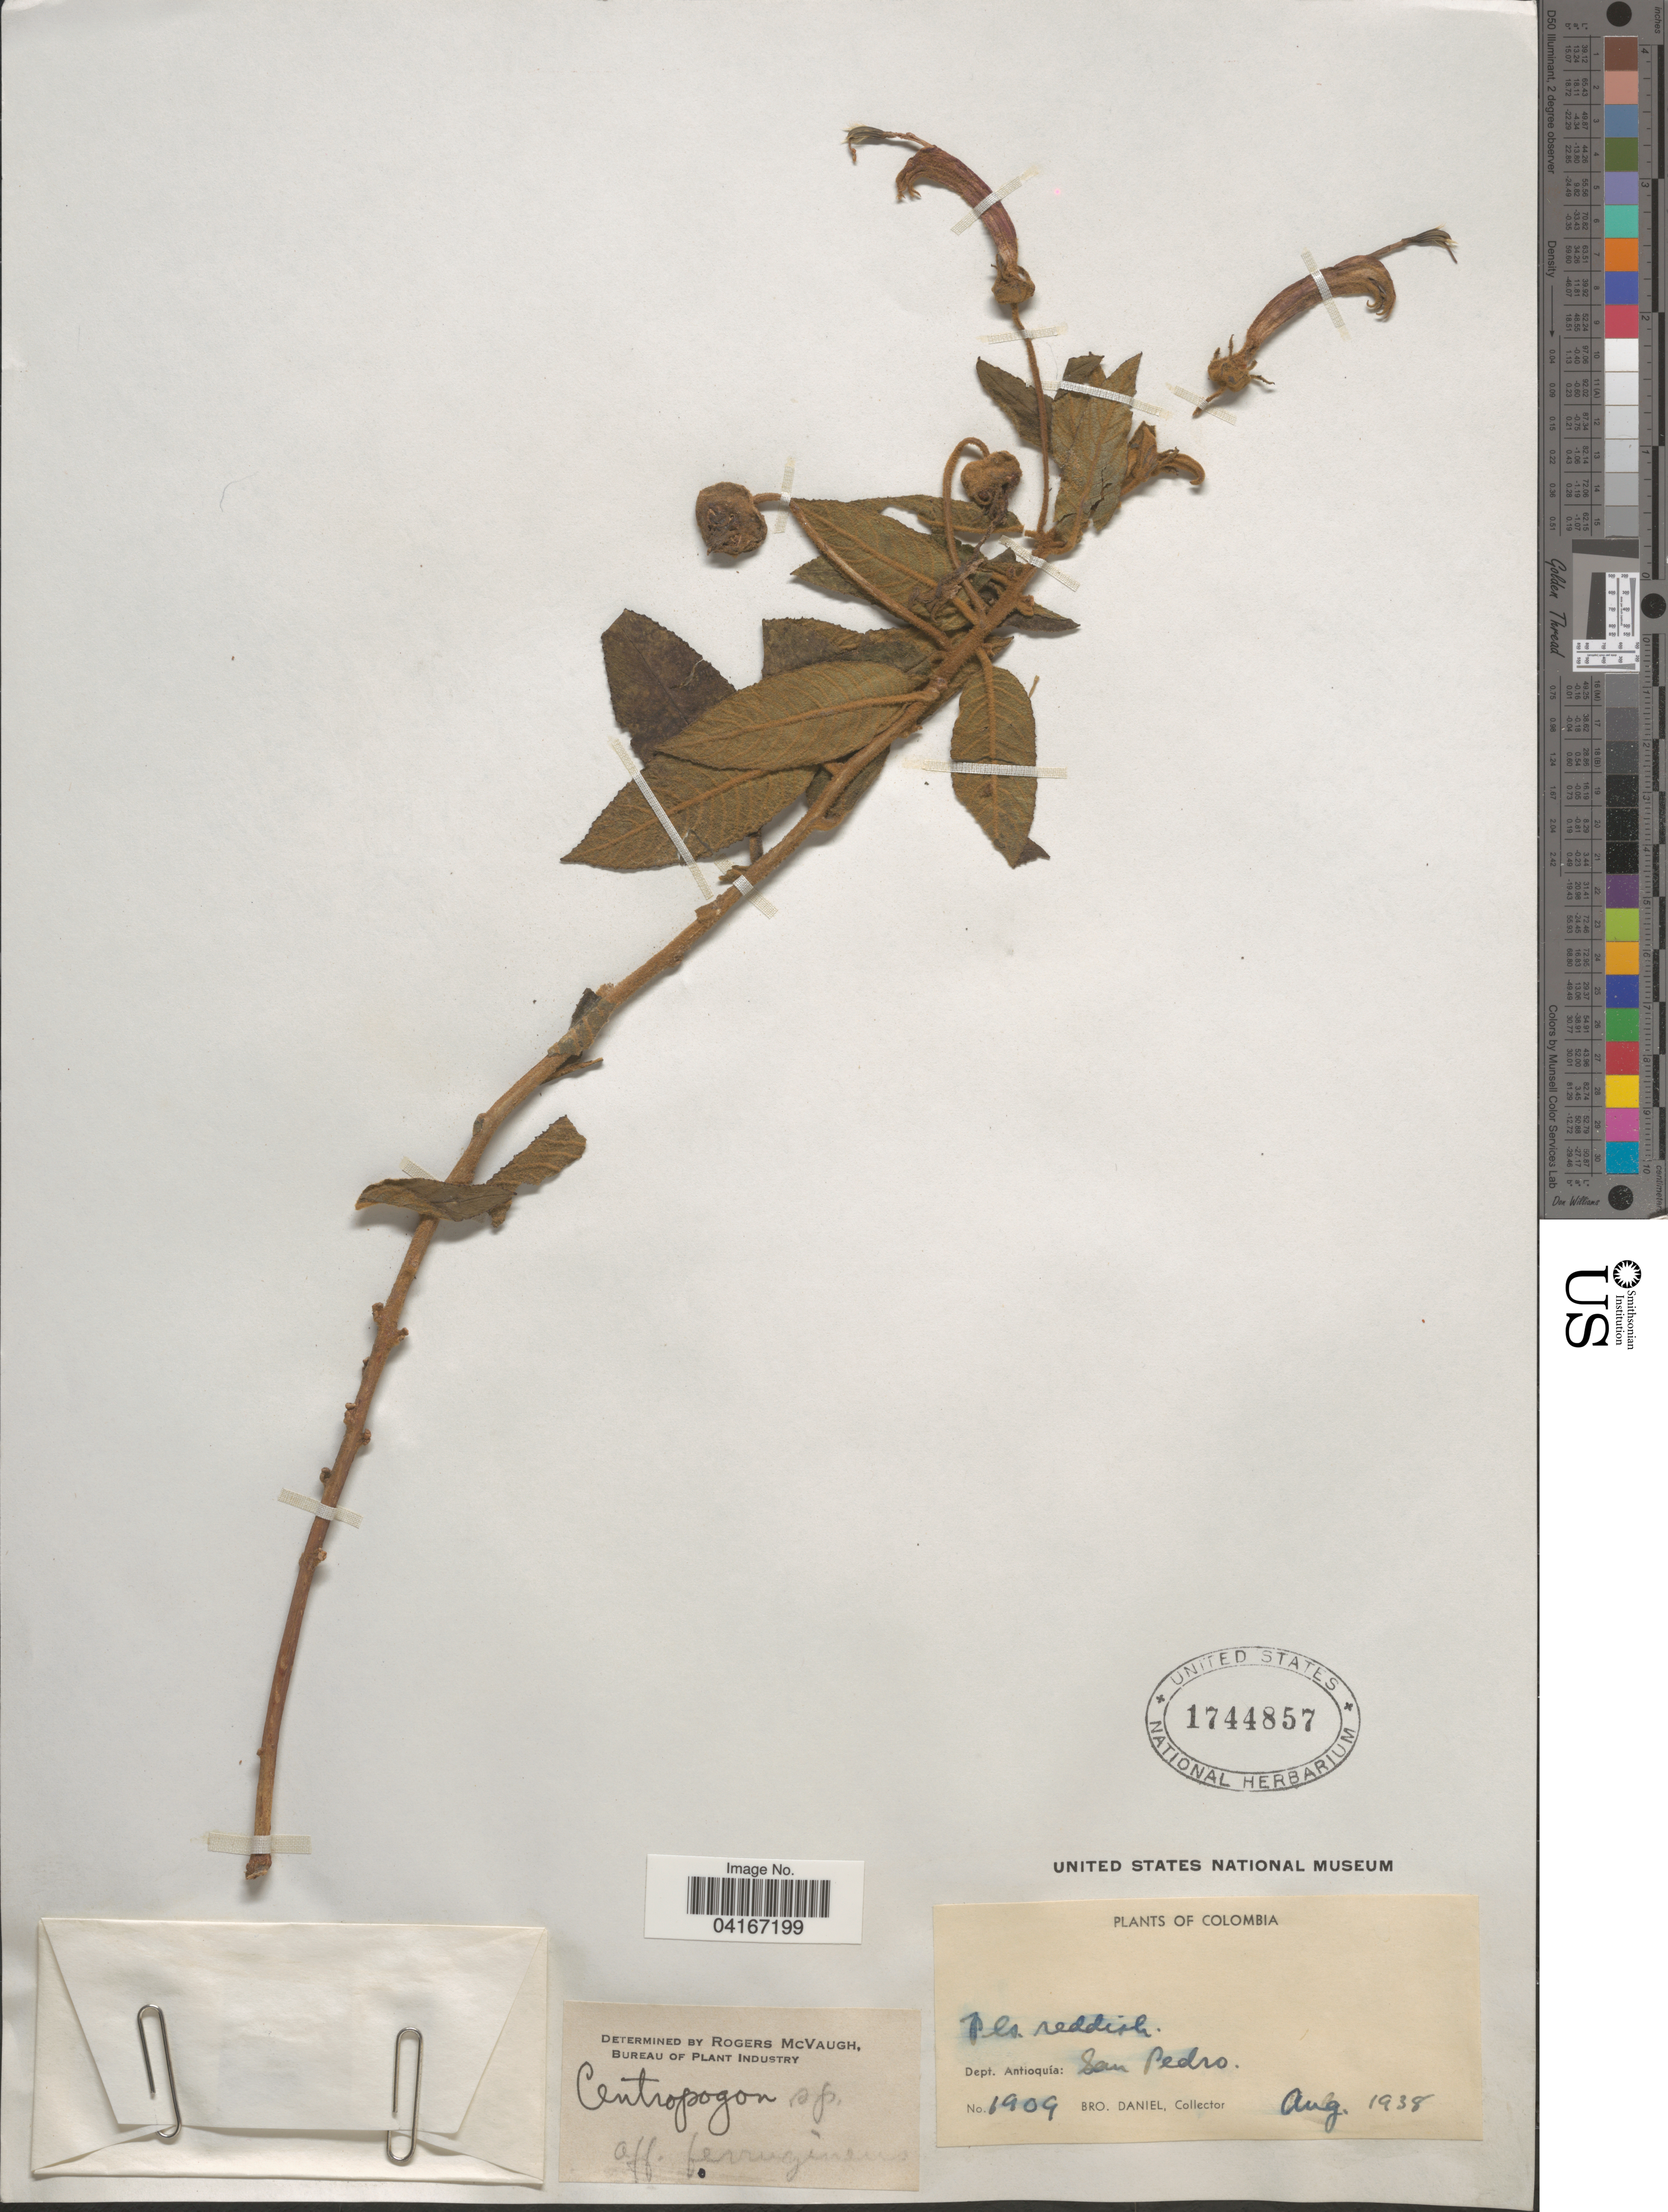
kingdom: Plantae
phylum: Tracheophyta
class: Magnoliopsida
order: Asterales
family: Campanulaceae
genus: Centropogon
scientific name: Centropogon ferrugineus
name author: (L. f.) Gleason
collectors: Bro. Daniel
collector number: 1909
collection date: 1938-08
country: Colombia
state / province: Antioquia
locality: Dept. Antioquía: San Pedro.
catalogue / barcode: US 1744857